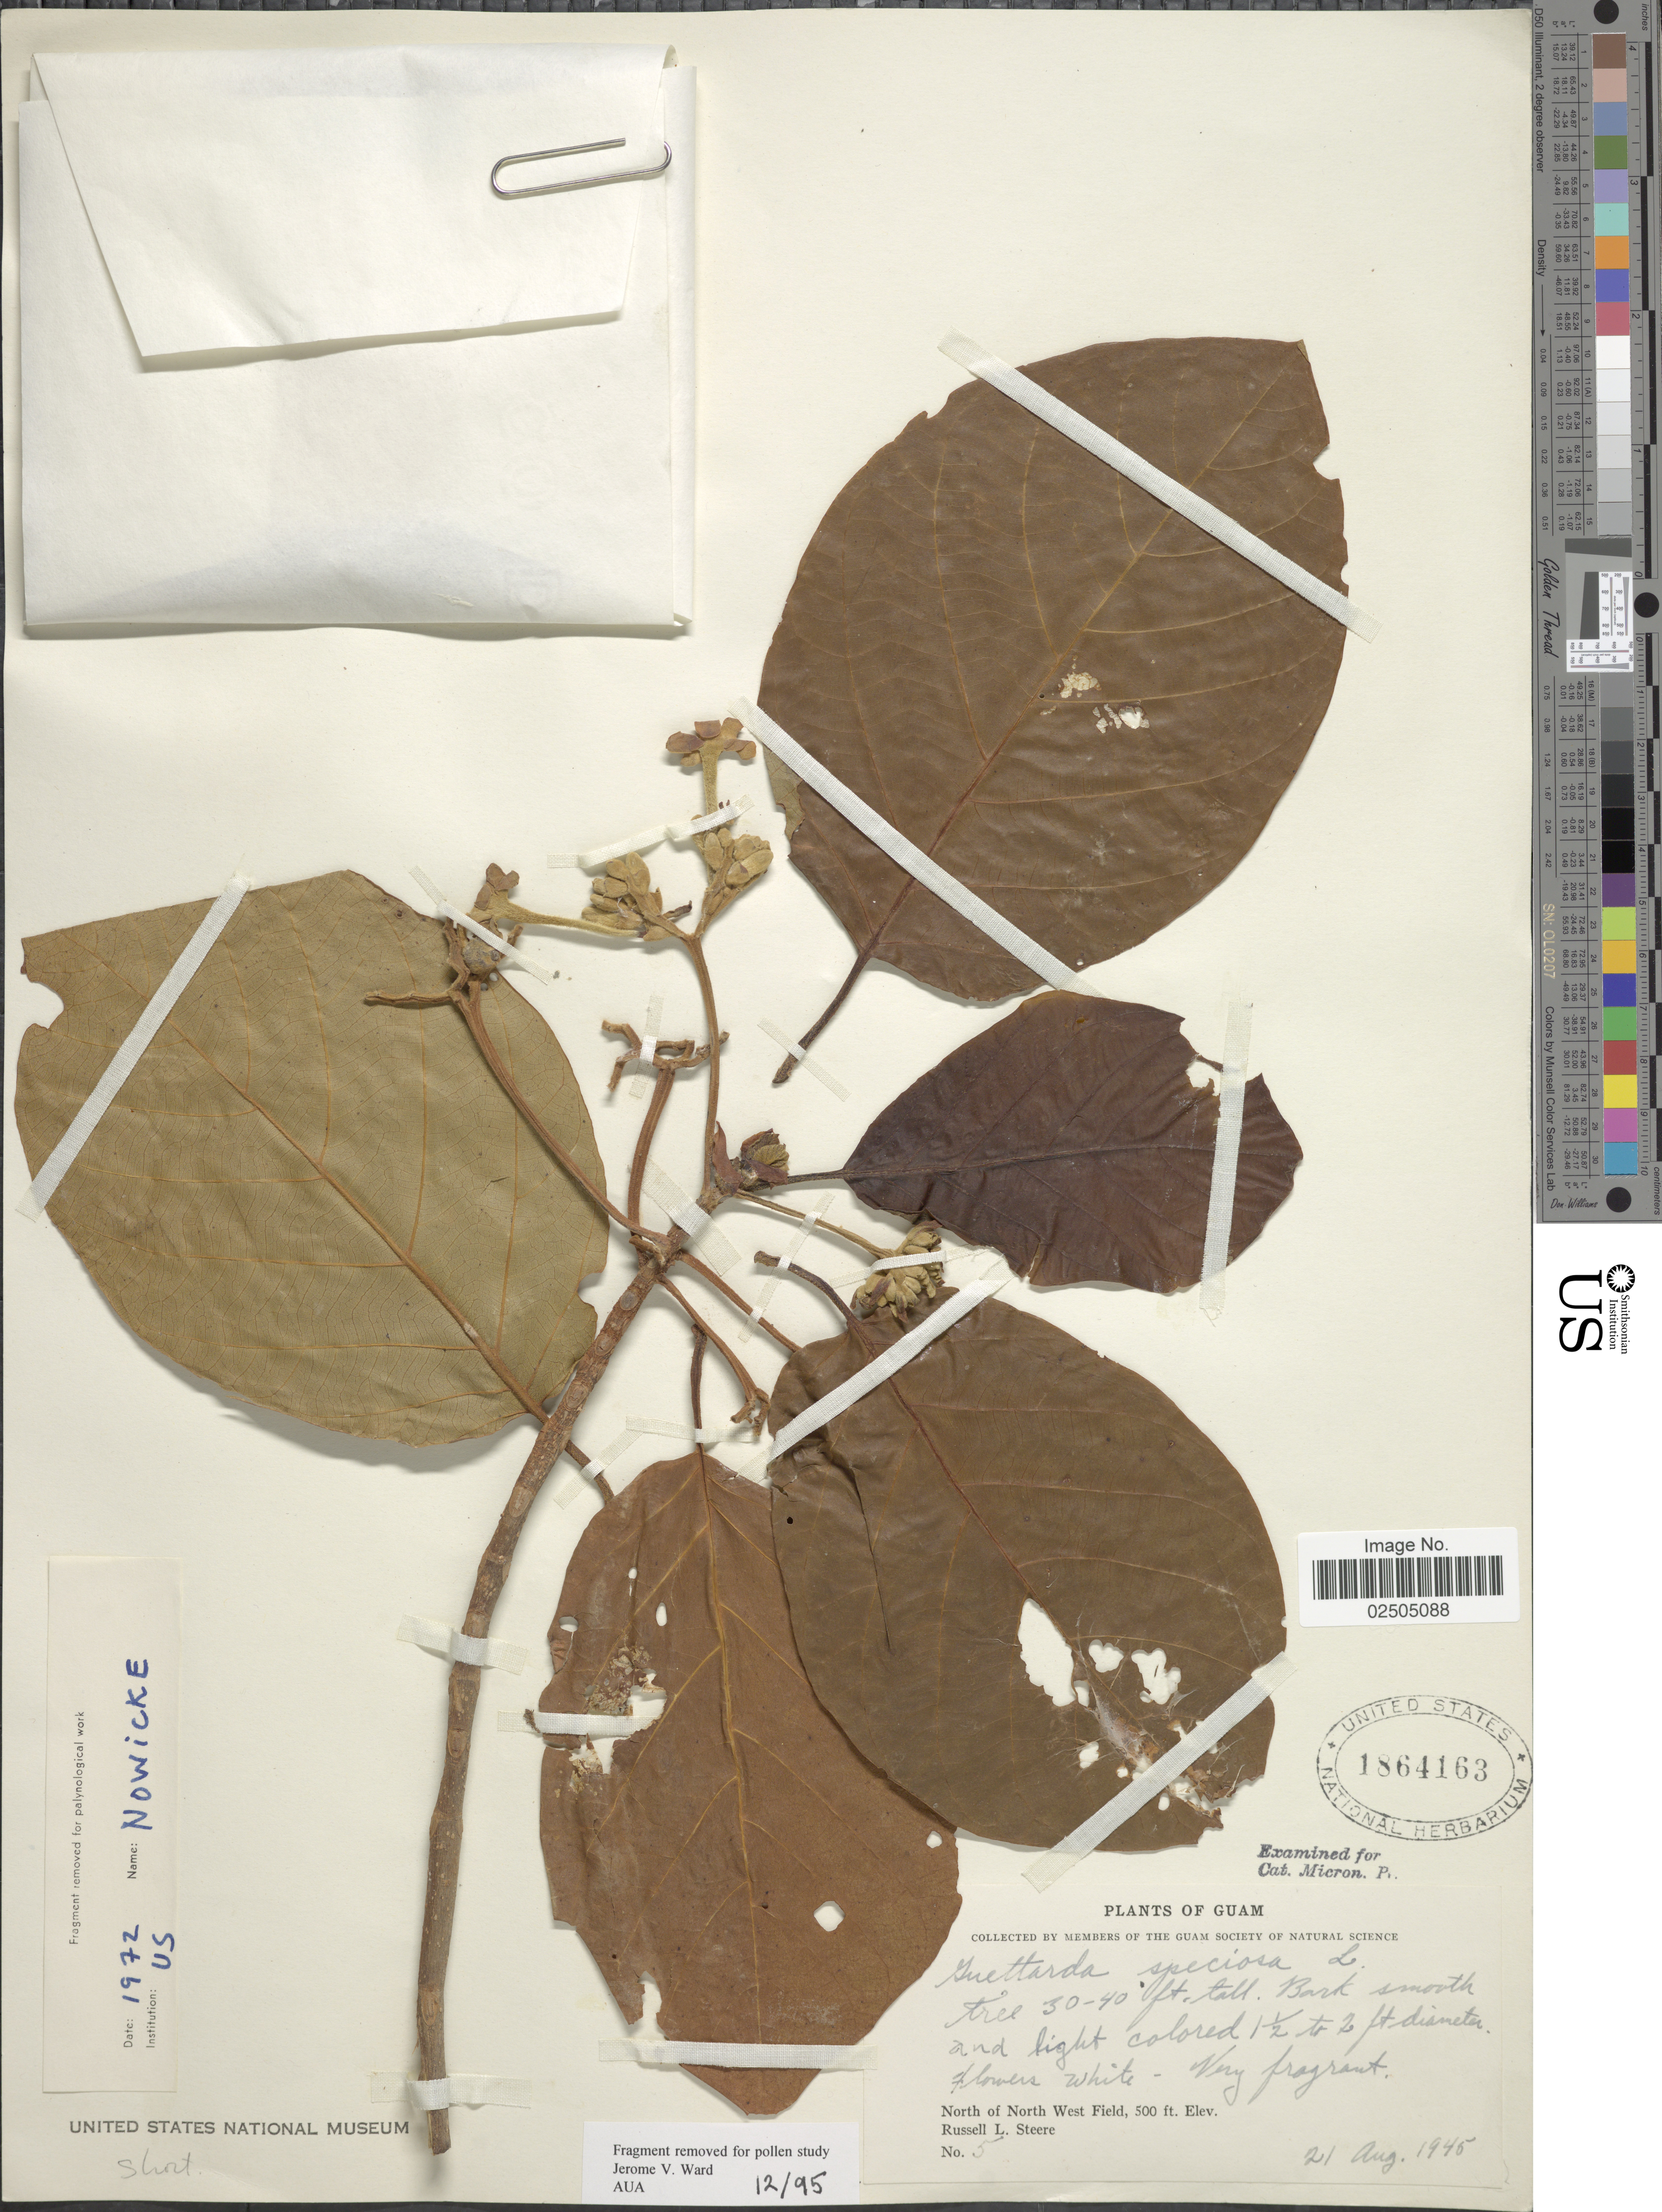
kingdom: Plantae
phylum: Tracheophyta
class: Magnoliopsida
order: Gentianales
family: Rubiaceae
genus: Guettarda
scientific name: Guettarda speciosa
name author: L.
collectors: R. L. Steere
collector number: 5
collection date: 1945-08-21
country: Guam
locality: North of North West Field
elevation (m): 152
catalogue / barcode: US 1864163